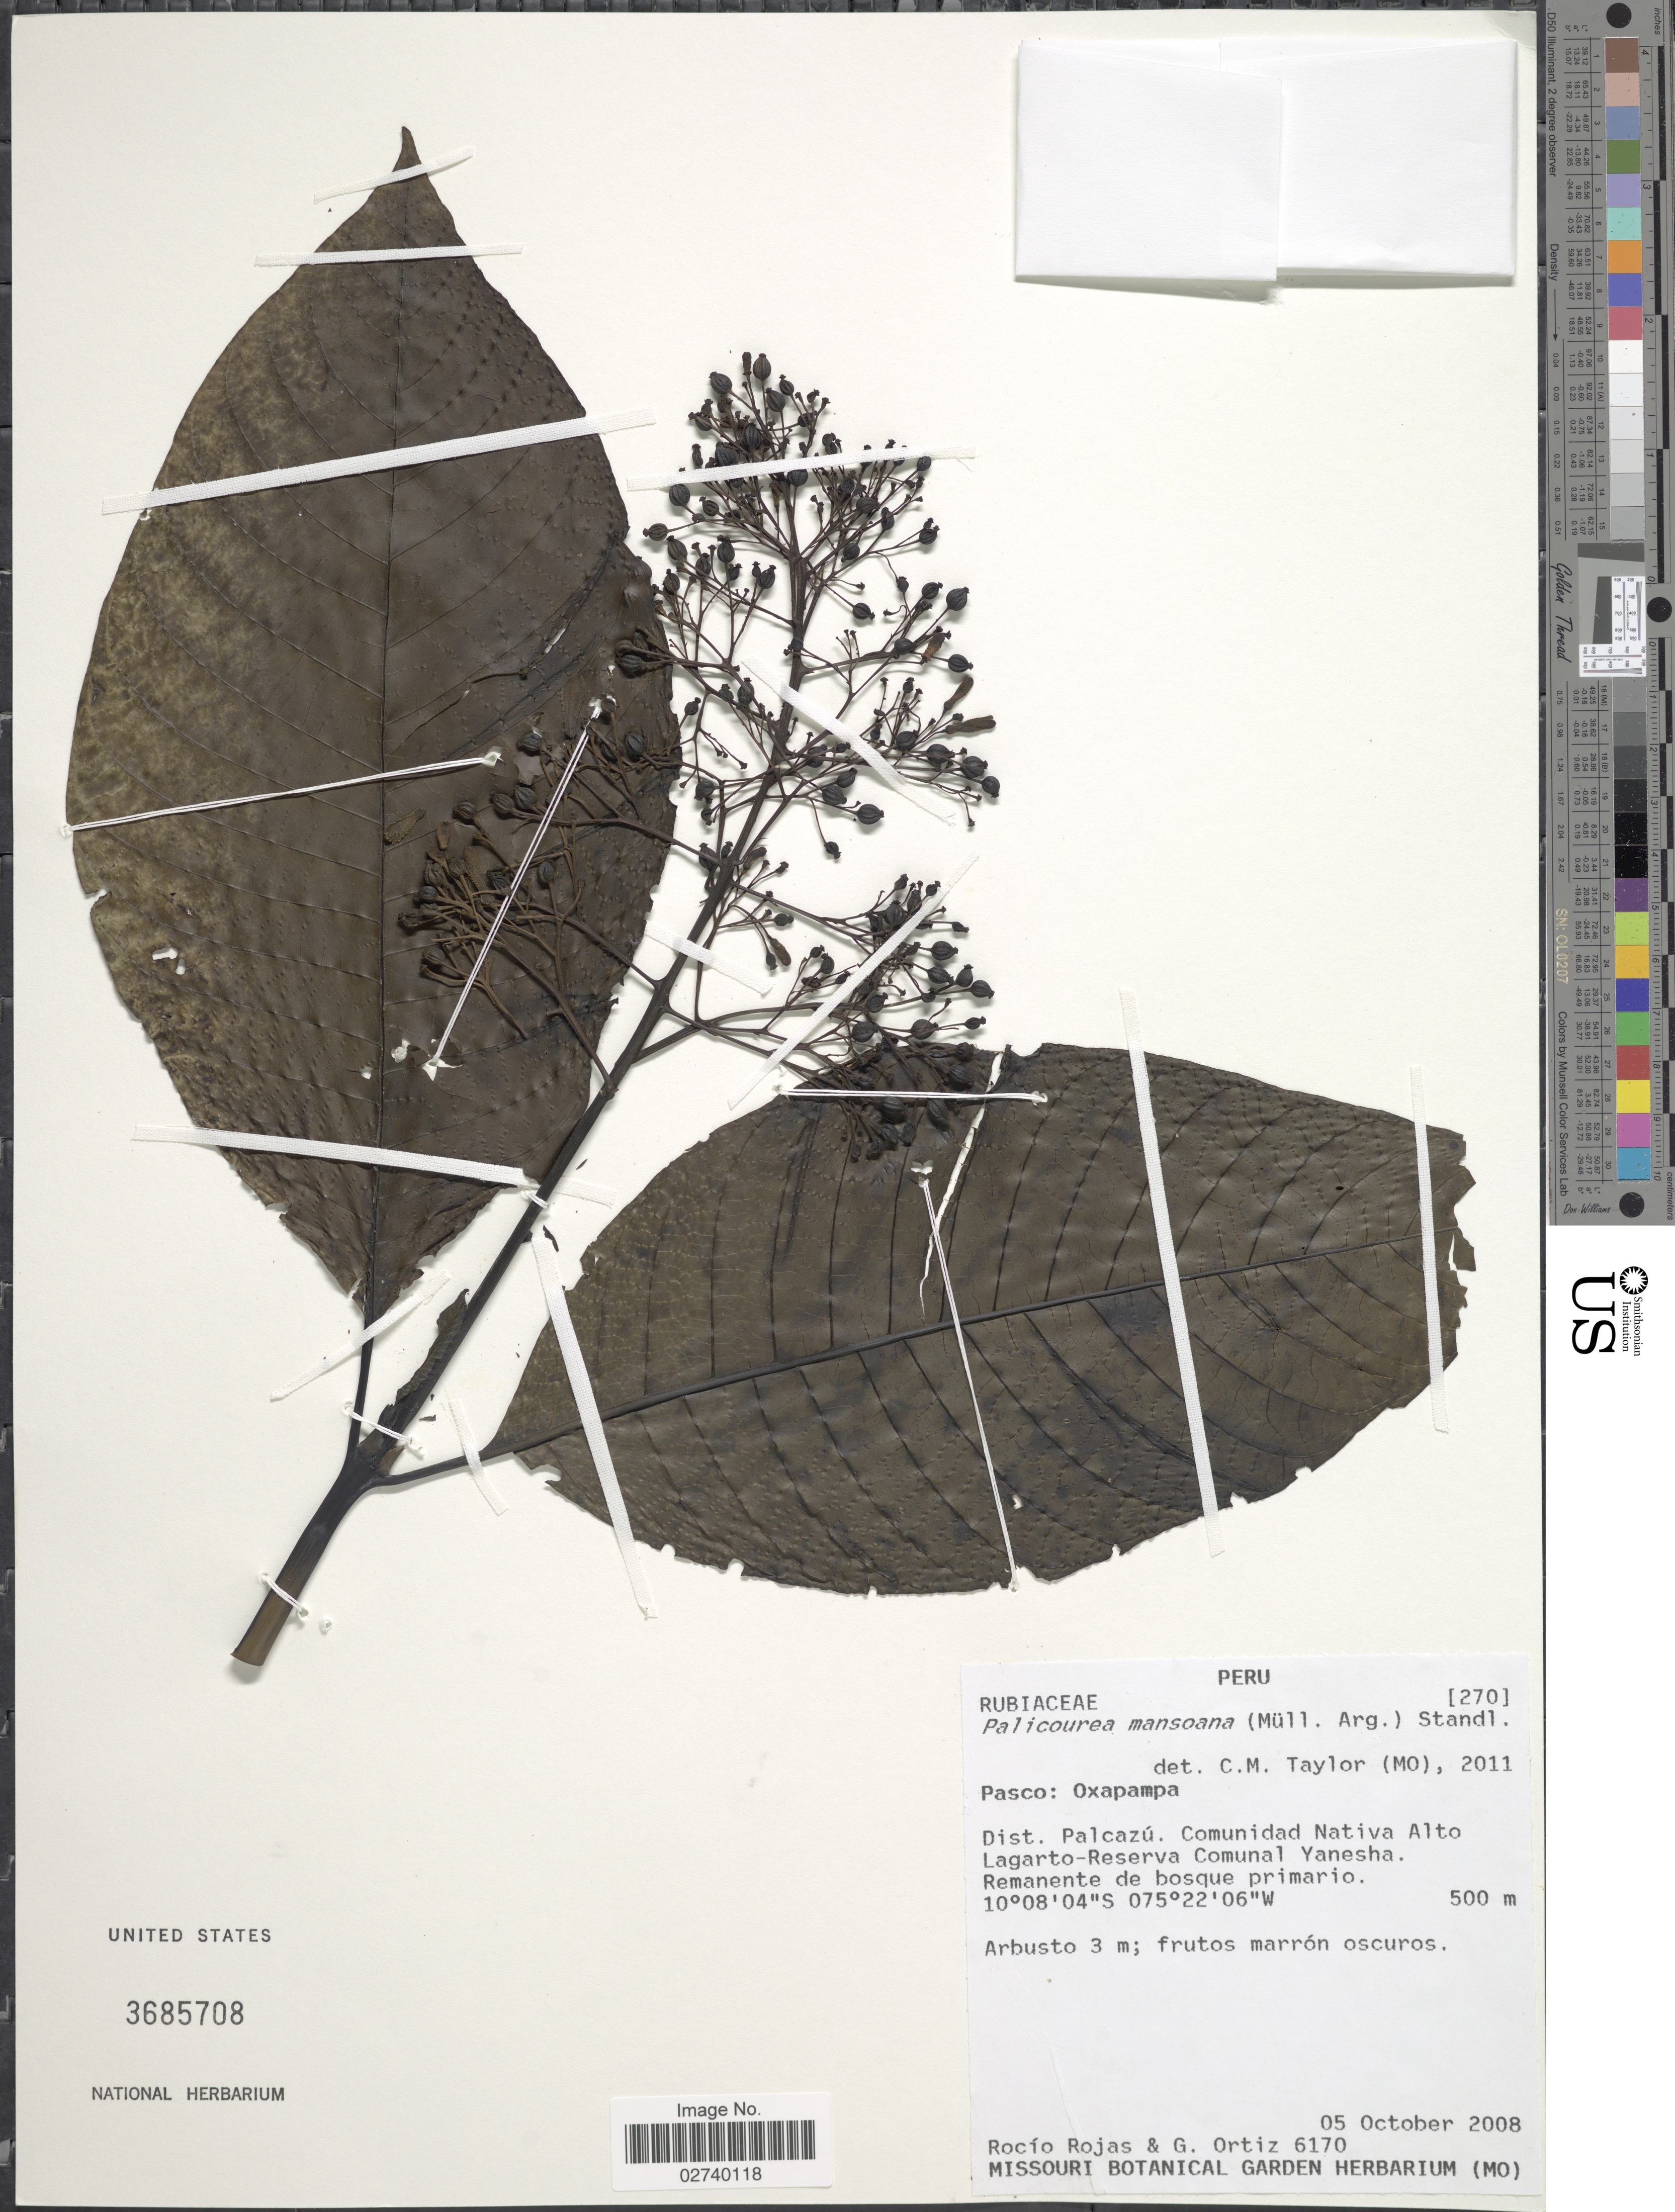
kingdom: Plantae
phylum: Tracheophyta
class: Magnoliopsida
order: Gentianales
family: Rubiaceae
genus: Palicourea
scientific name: Palicourea mansoana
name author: (Müll. Arg.) Standl.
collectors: R. Rojas & G. Ortiz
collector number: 6170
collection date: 2008-10-05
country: Peru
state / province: Pasco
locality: Oxapampa, Dist. Palcazu, Comunidad Nativo Alto Lagarto-Reserva Comunal Yanesha, Remanente de bosque primario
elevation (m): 500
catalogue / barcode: US 3685708